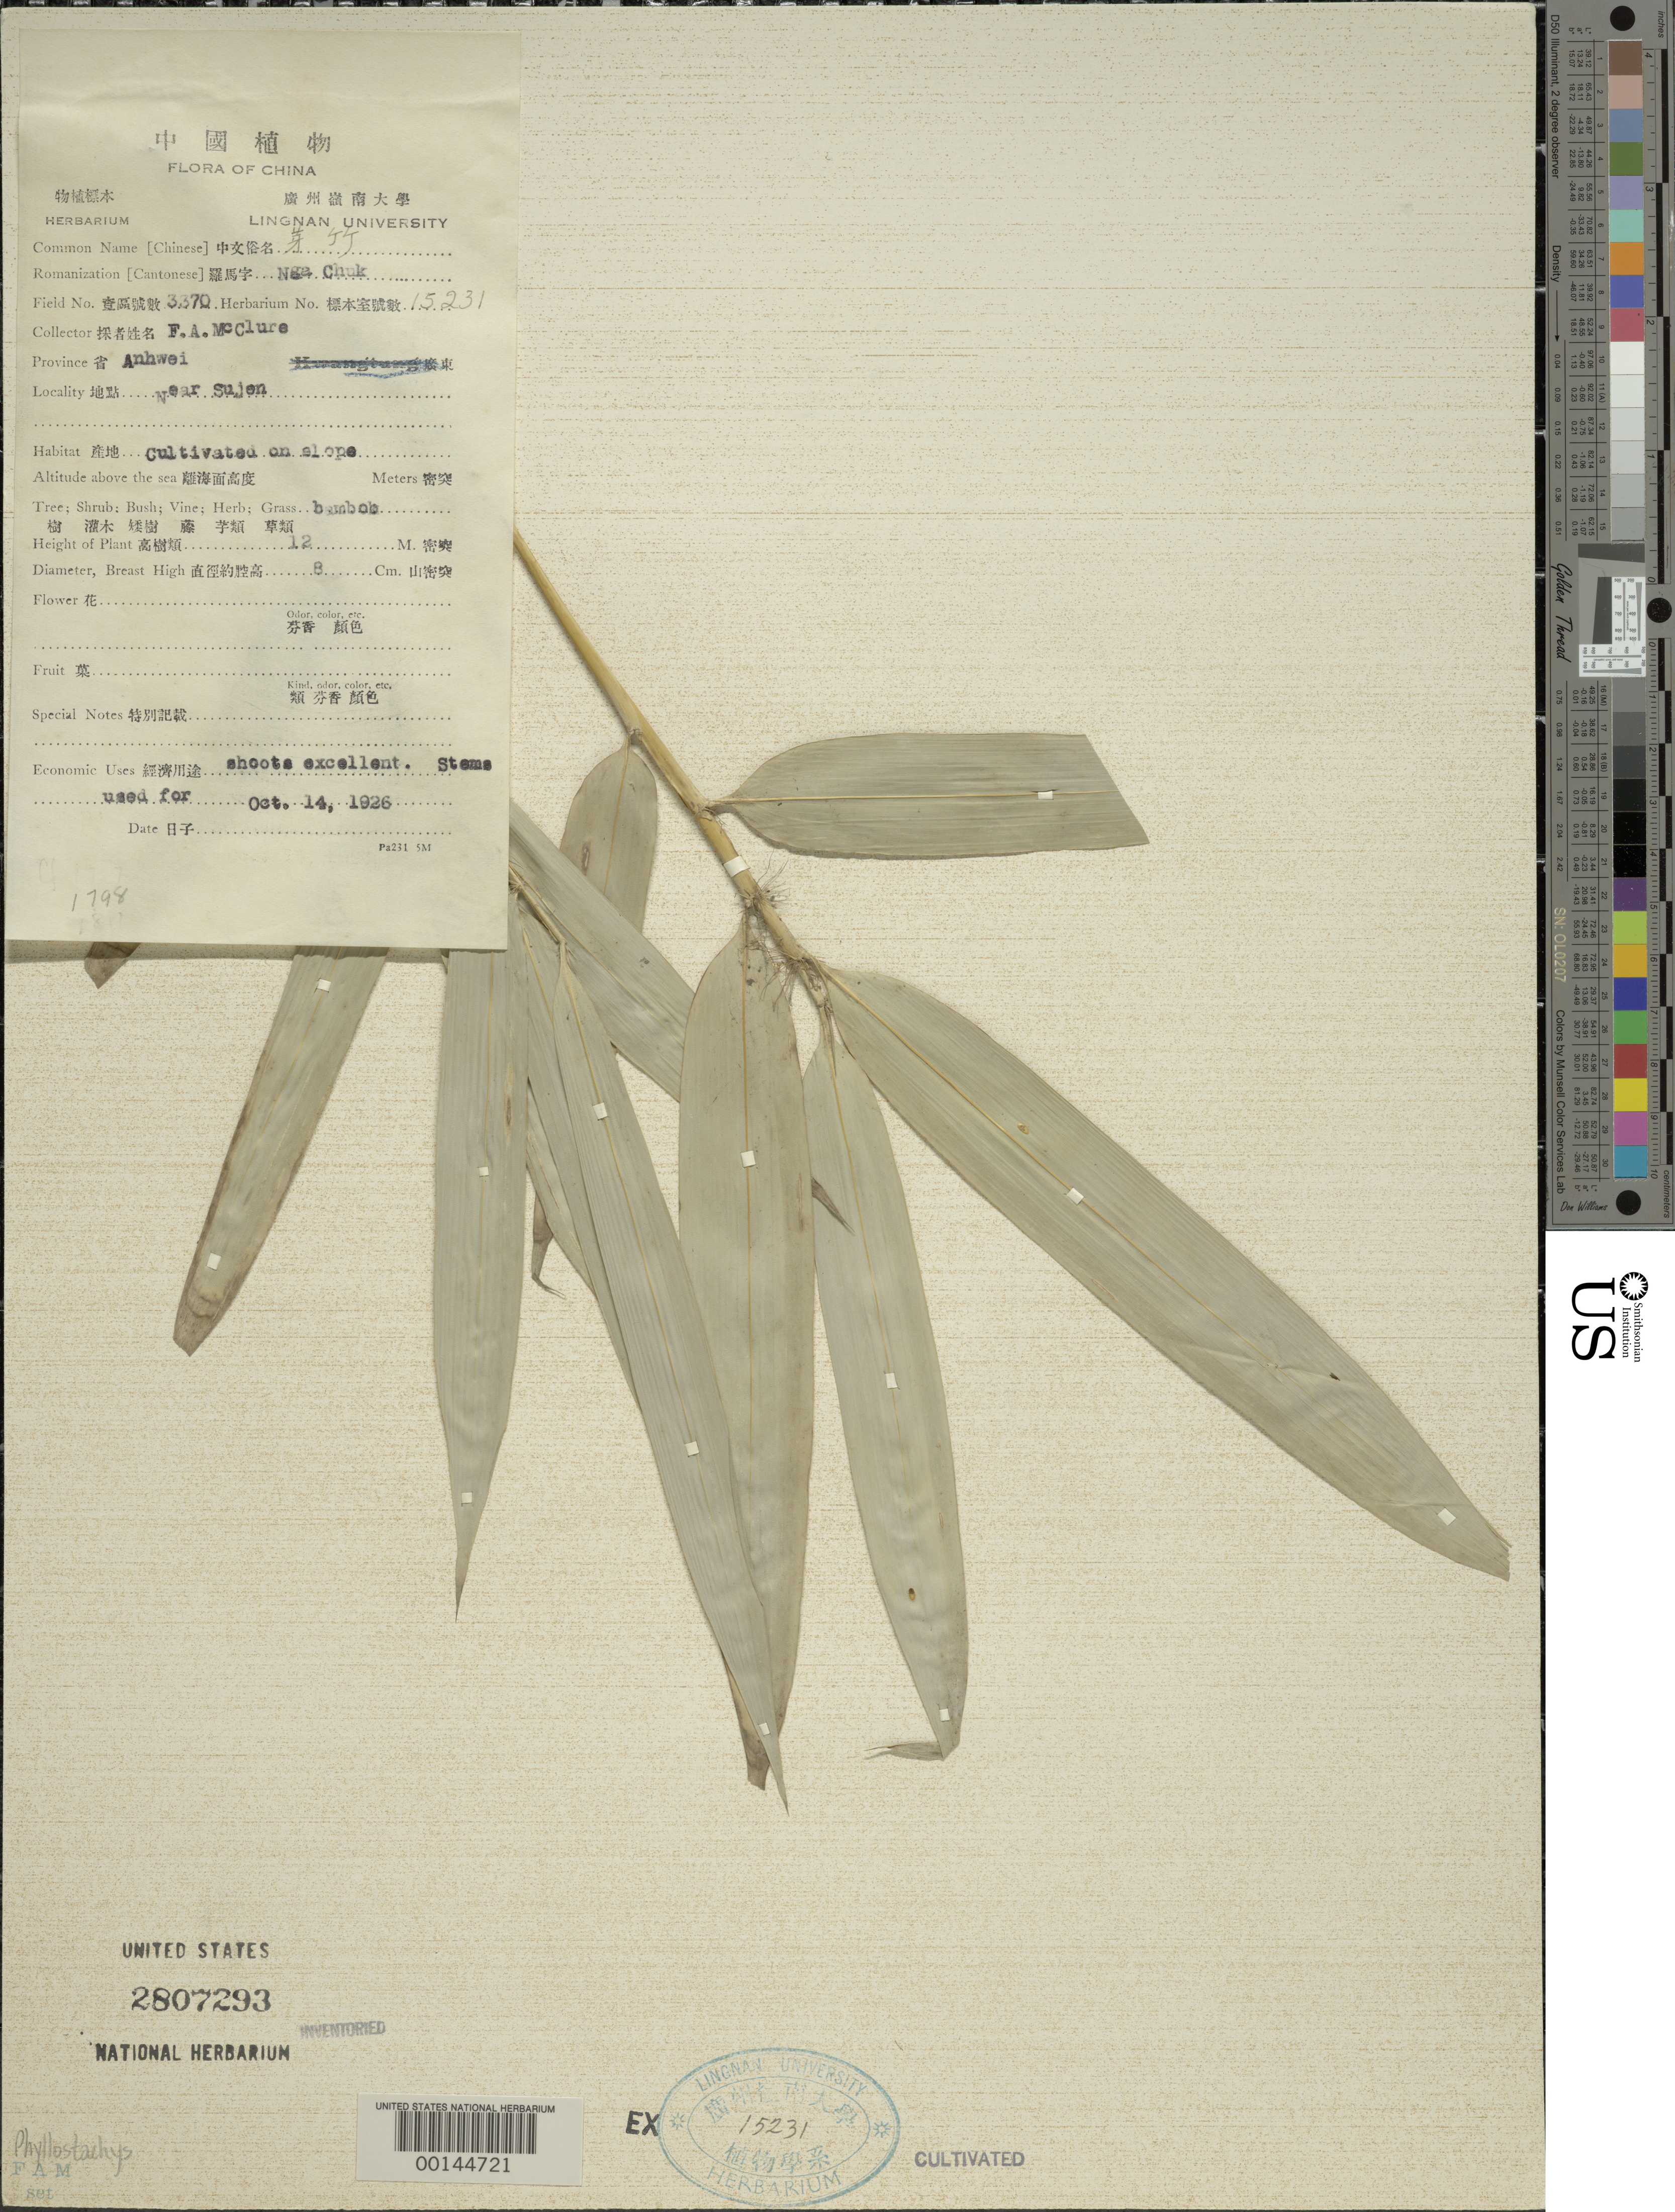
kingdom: Plantae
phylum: Tracheophyta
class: Liliopsida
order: Poales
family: Poaceae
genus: Phyllostachys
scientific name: Phyllostachys sp.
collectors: F. A. McClure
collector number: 3370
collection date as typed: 14 Oct 1926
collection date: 1926-10-14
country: China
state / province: Anhui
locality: Sujen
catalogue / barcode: US 2807293